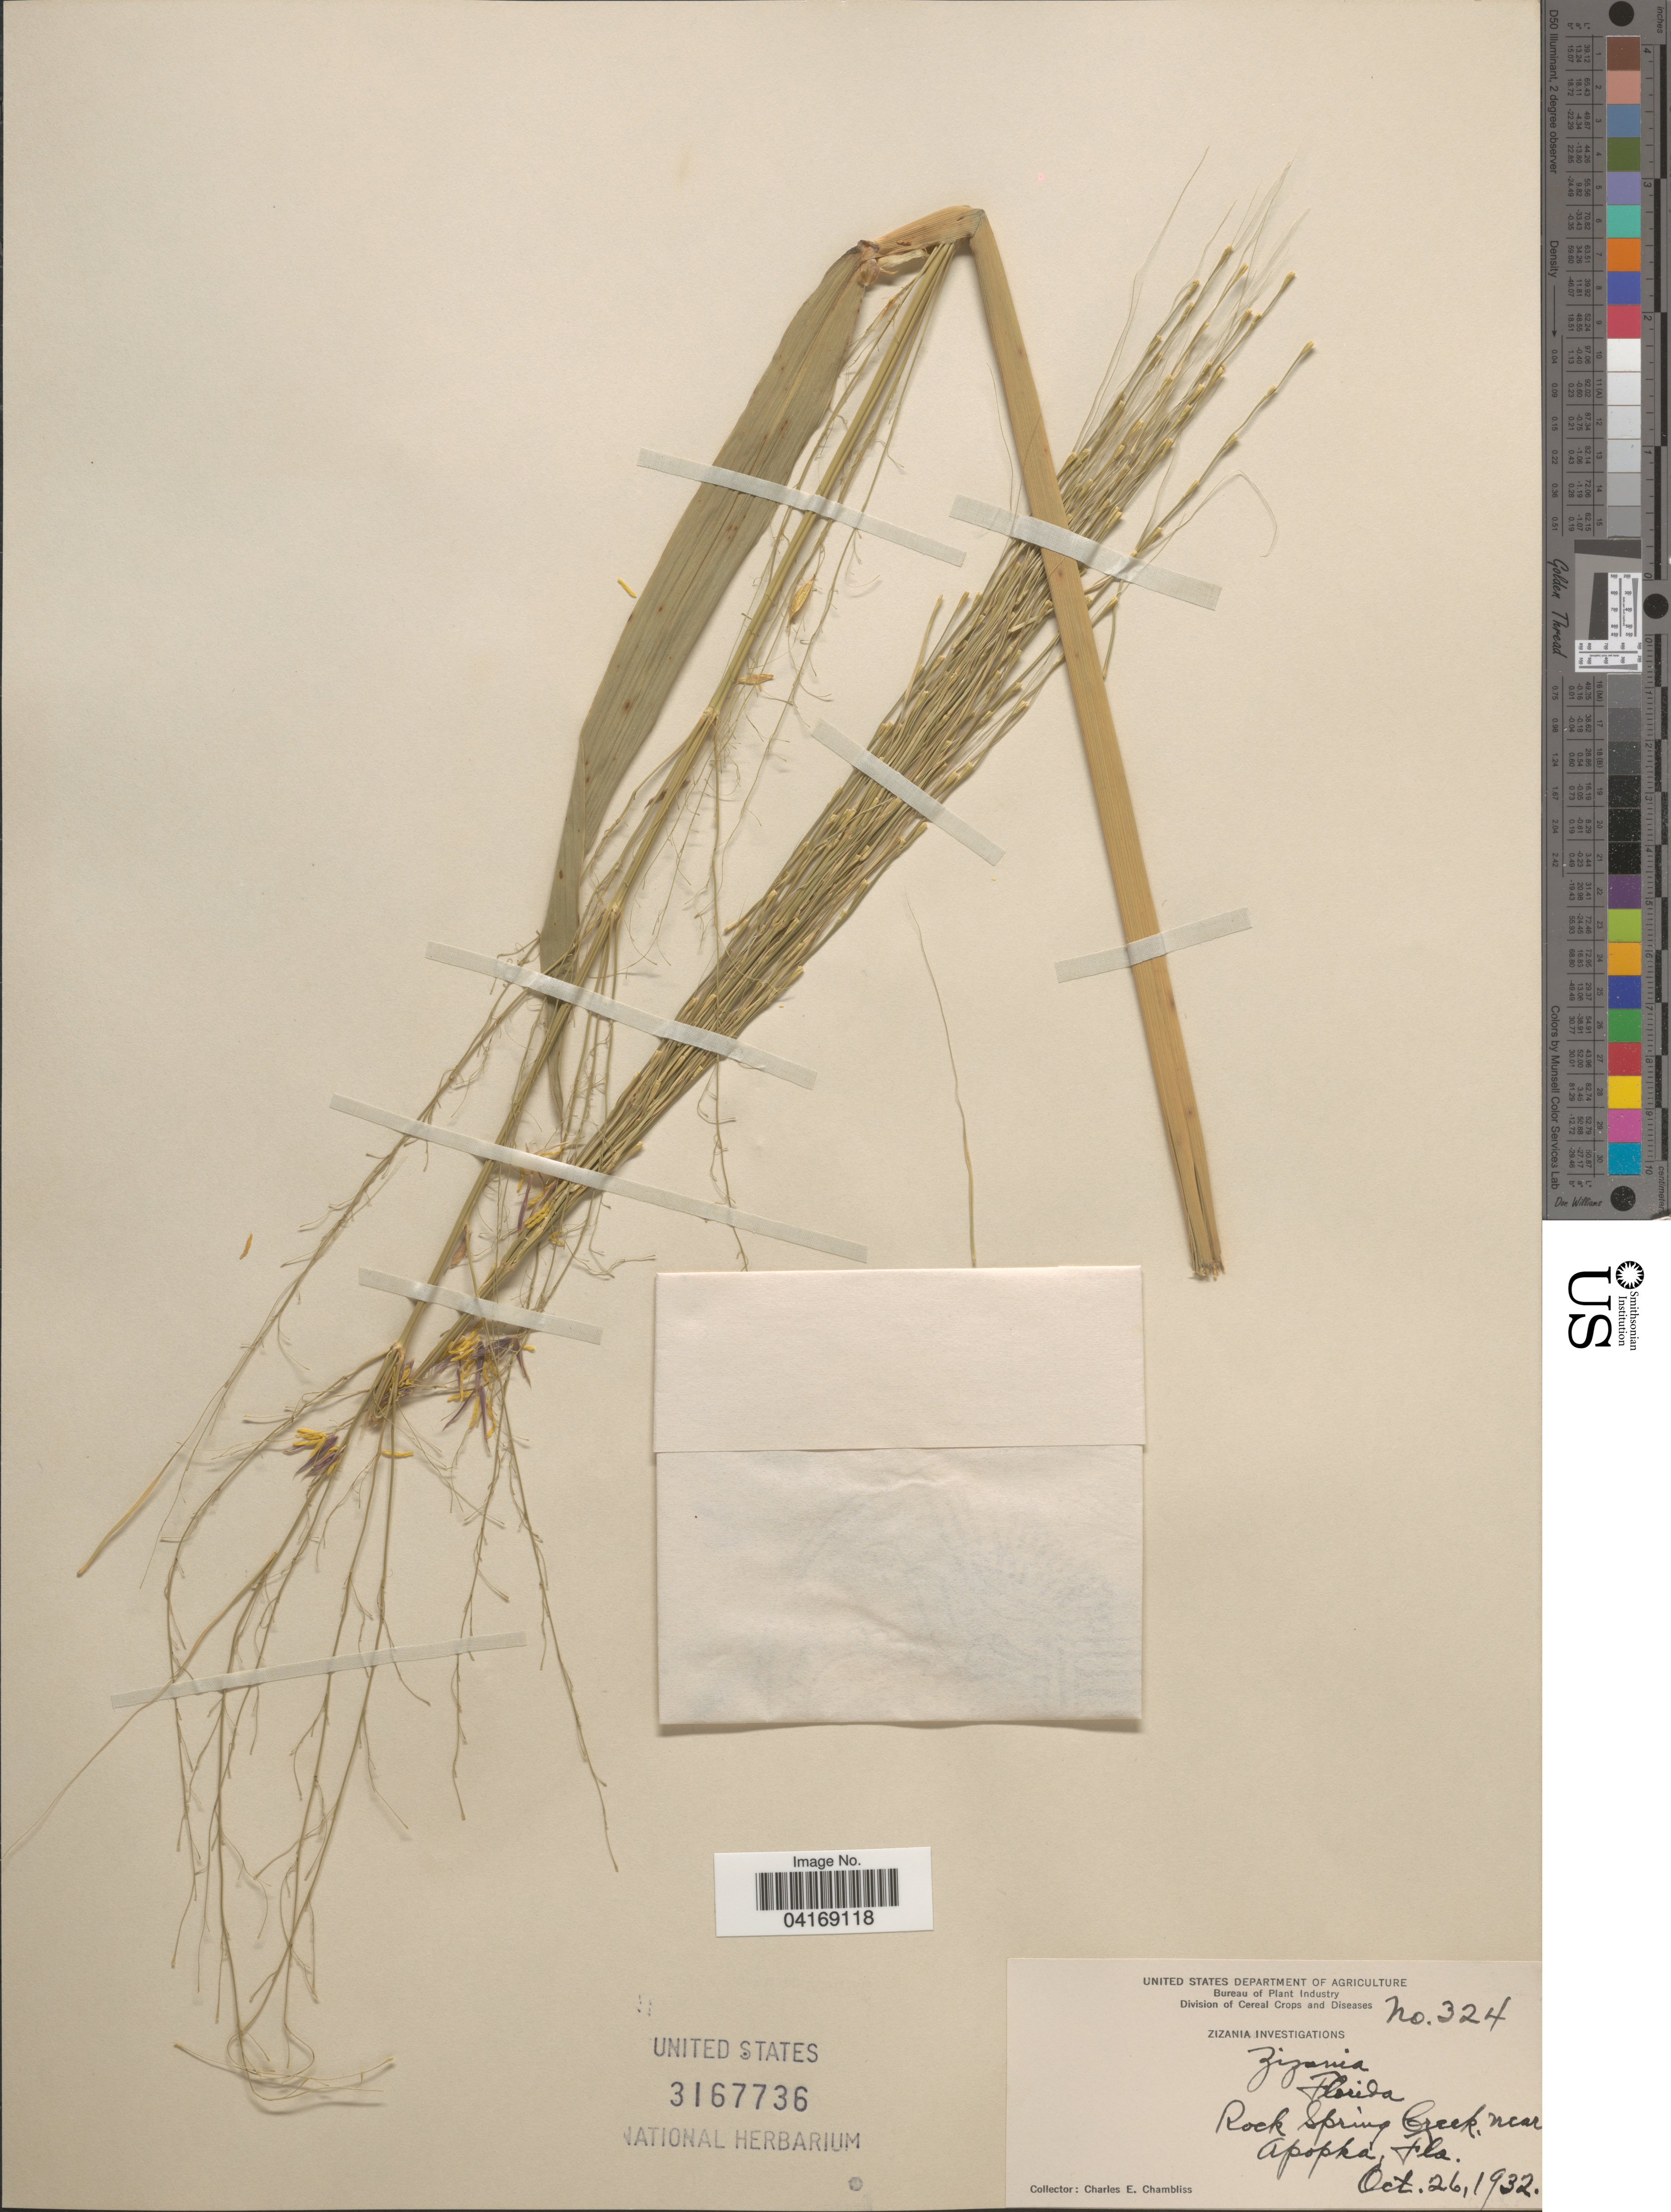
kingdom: Plantae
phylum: Tracheophyta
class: Liliopsida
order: Poales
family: Poaceae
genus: Zizania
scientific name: Zizania sp.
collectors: C. Chambliss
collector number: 324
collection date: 1932-10-26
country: United States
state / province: Florida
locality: Rock Spring Creek, near Apopka.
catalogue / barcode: US 3167736